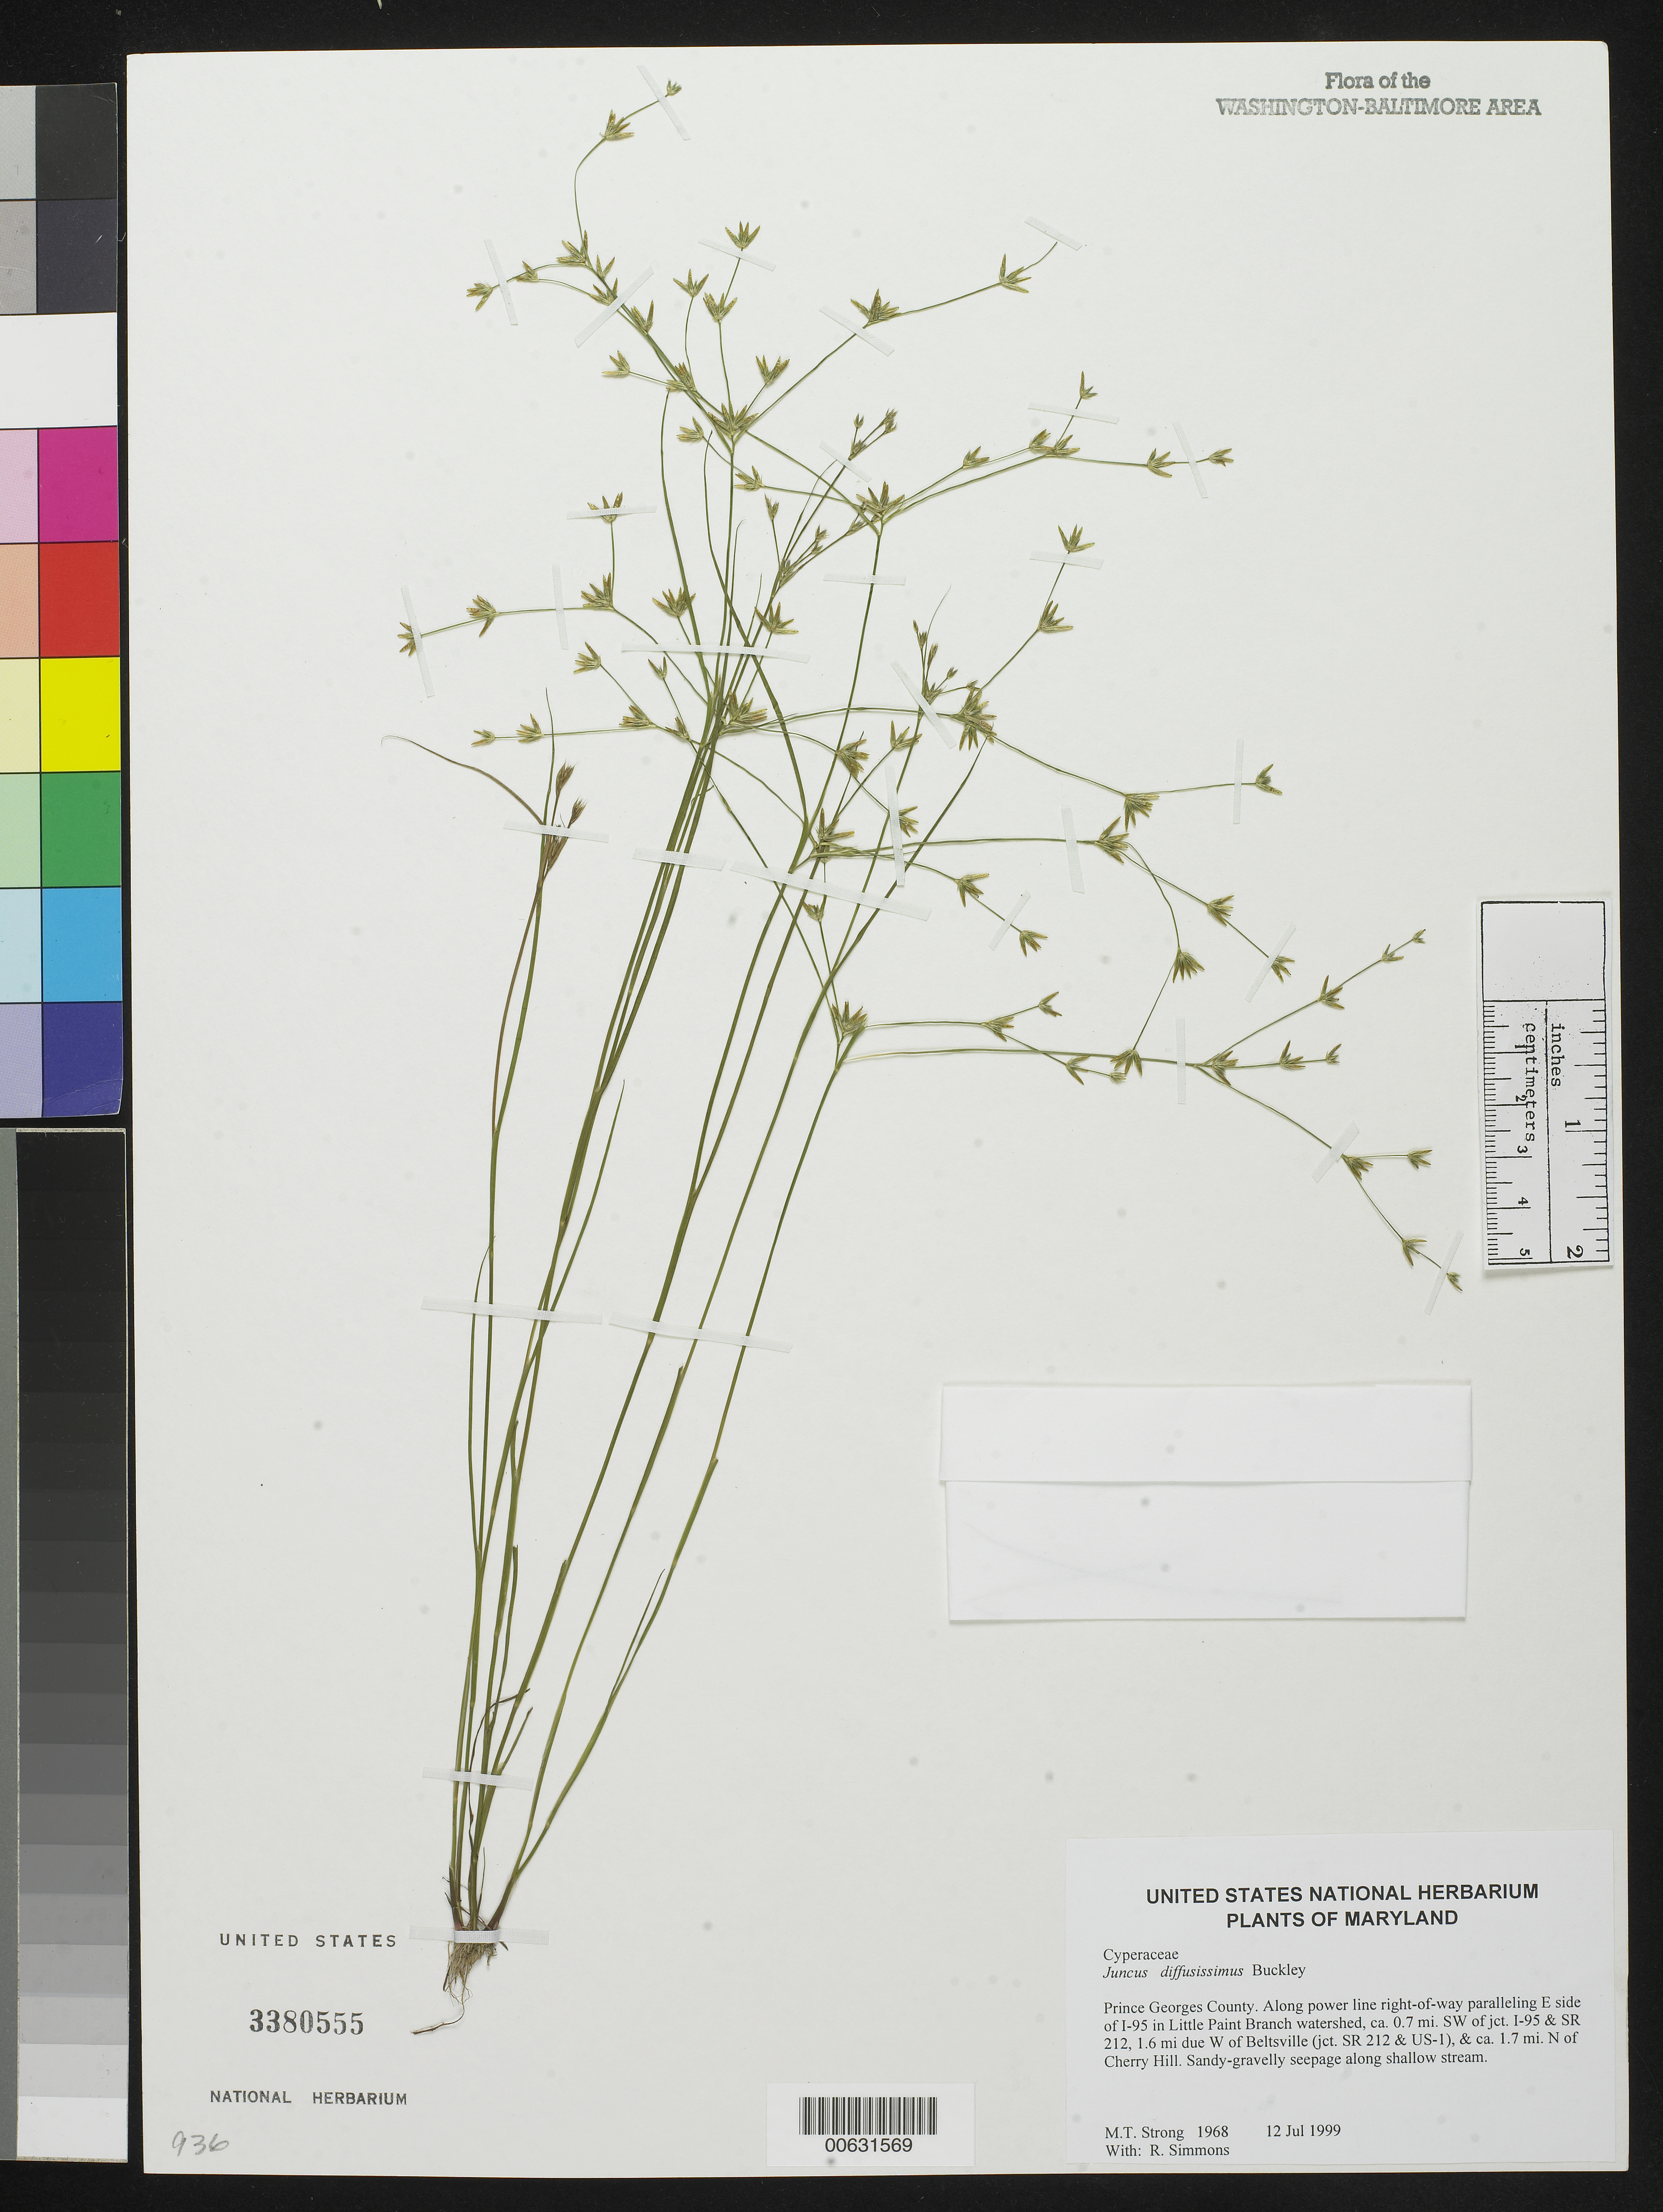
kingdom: Plantae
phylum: Tracheophyta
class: Liliopsida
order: Poales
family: Juncaceae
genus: Juncus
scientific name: Juncus diffusissimus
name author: Buckley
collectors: M. T. Strong & R. Simmons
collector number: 1968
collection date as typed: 12 Jul 1999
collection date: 1999-07-12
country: United States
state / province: Maryland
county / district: Prince George's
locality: Along power line right-of-way paralleling E side of I-95 in Little Paint Branch watershed, ca. 0.7 mi. SW of jct. I-95 & SR 212, 1.6 mi due W of Beltsville (jct. SR 212 & US-1), & ca. 1.7 mi. N of Cherry Hill.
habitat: Sandy-gravelly seepage along shallow stream.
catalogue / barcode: US 3380555